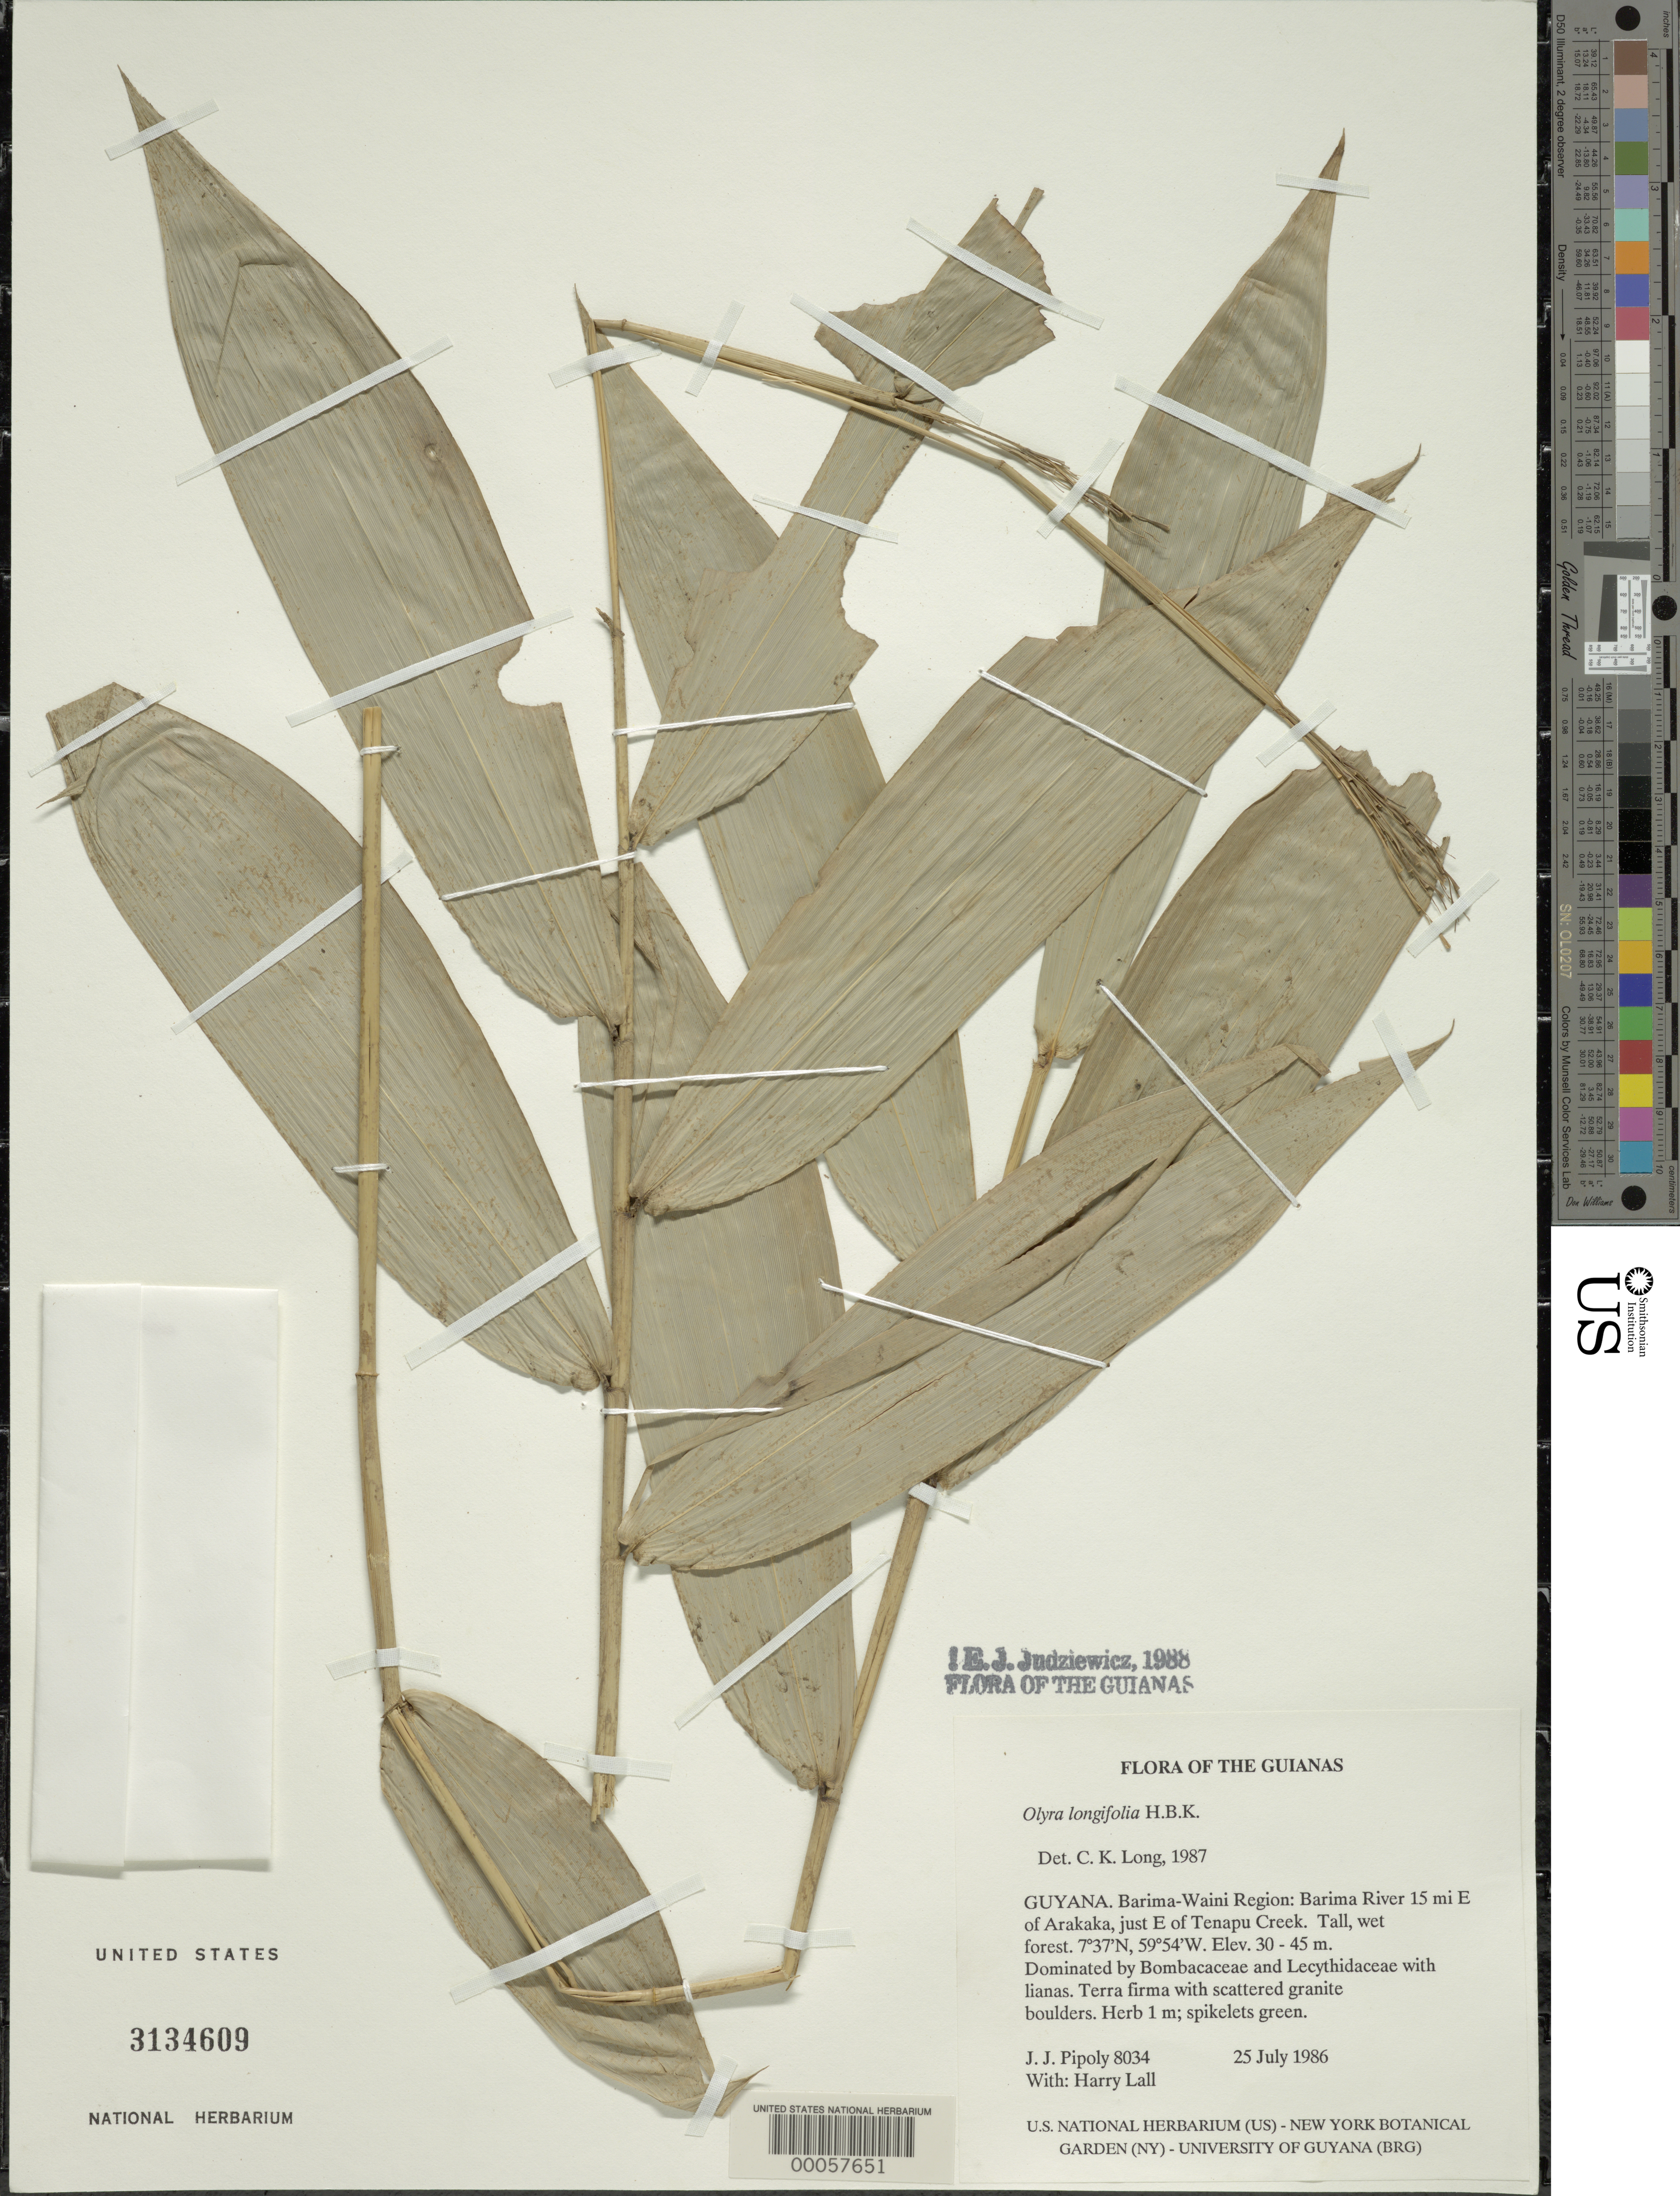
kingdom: Plantae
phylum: Tracheophyta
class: Liliopsida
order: Poales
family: Poaceae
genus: Olyra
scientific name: Olyra longifolia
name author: Kunth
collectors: J. J. Pipoly & H. Lall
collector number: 8034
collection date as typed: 25 Jul 1986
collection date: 1986-07-25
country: Guyana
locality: Barima-waini region,barima river 15 miles e of arakaka, e of tenapu creek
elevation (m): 30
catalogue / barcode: US 3134609